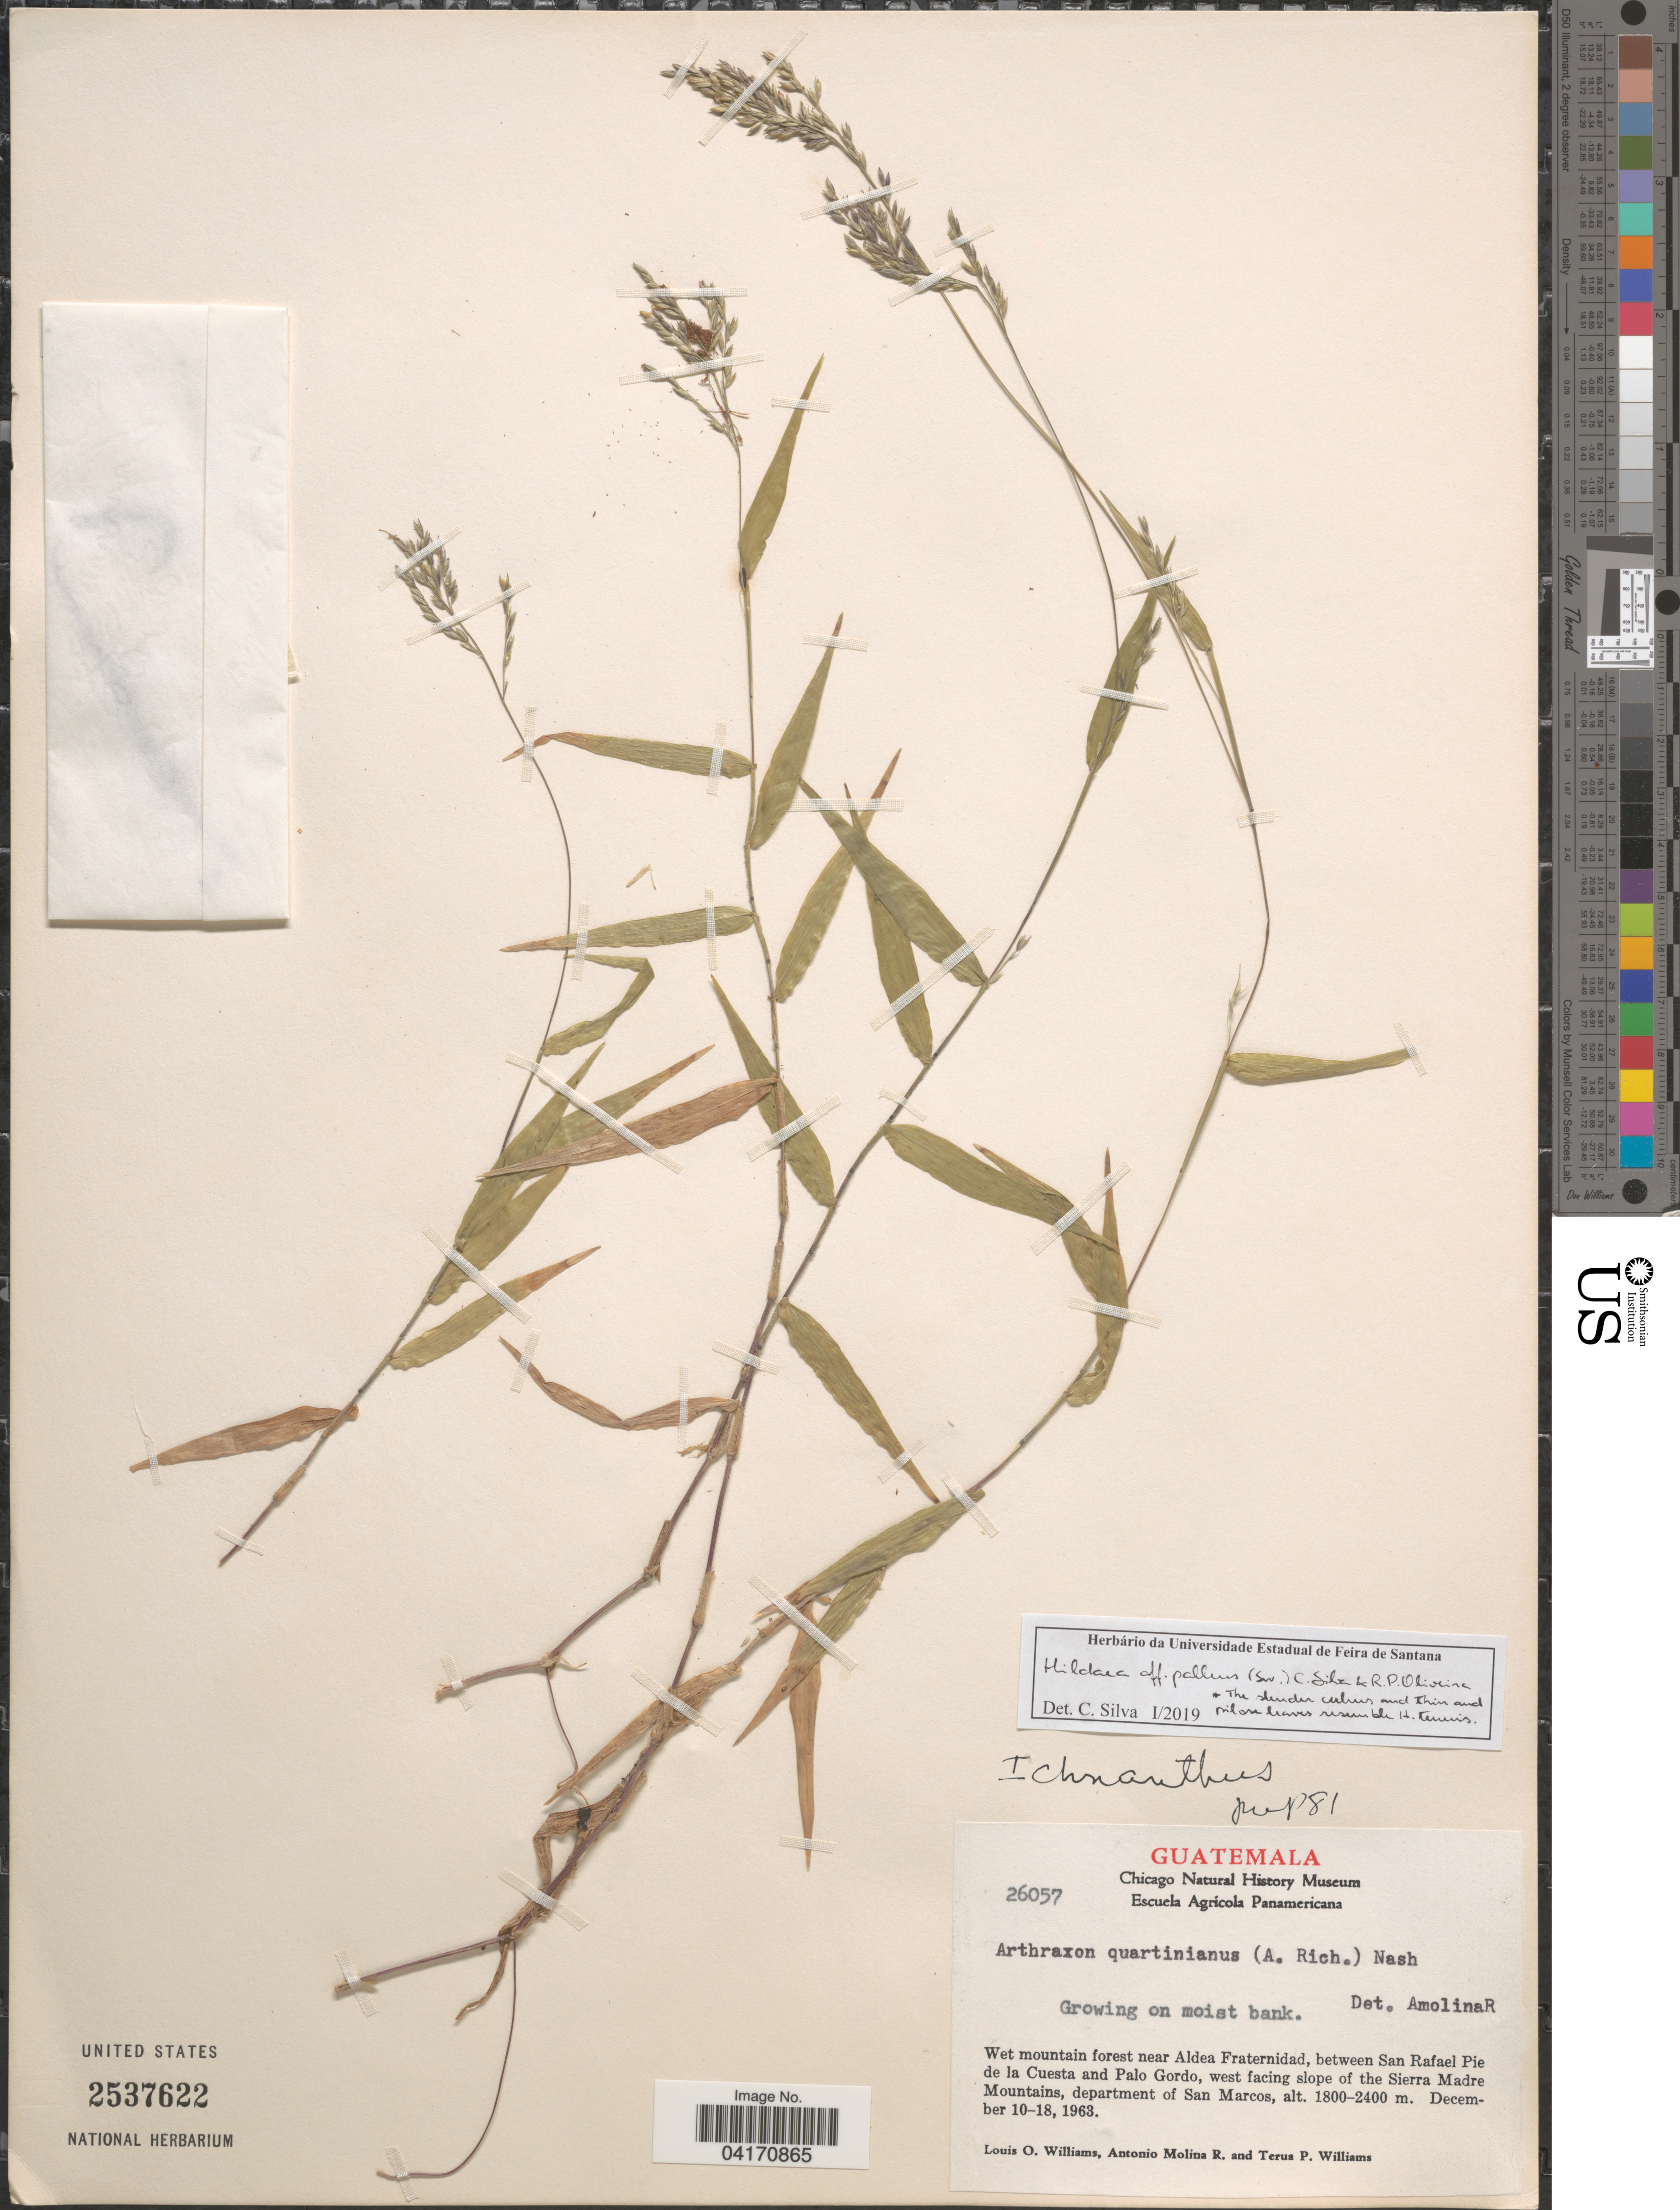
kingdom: Plantae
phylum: Tracheophyta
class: Liliopsida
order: Poales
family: Poaceae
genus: Hildaea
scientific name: Hildaea pallens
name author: (Sw.) C. Silva & R.P. Oliveira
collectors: L. O. Williams, A. Molina R. & T. Williams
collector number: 26057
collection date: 1963-12-10/1963-12-18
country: Guatemala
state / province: San Marcos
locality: Wet mountain forest near Aldea Fraternidad, between San Rafael Pie de la Cuesta and Palo Gordo, west facing slope of the Sierra Madre Mountains, department of San Marcos.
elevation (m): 1800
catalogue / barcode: US 2537622